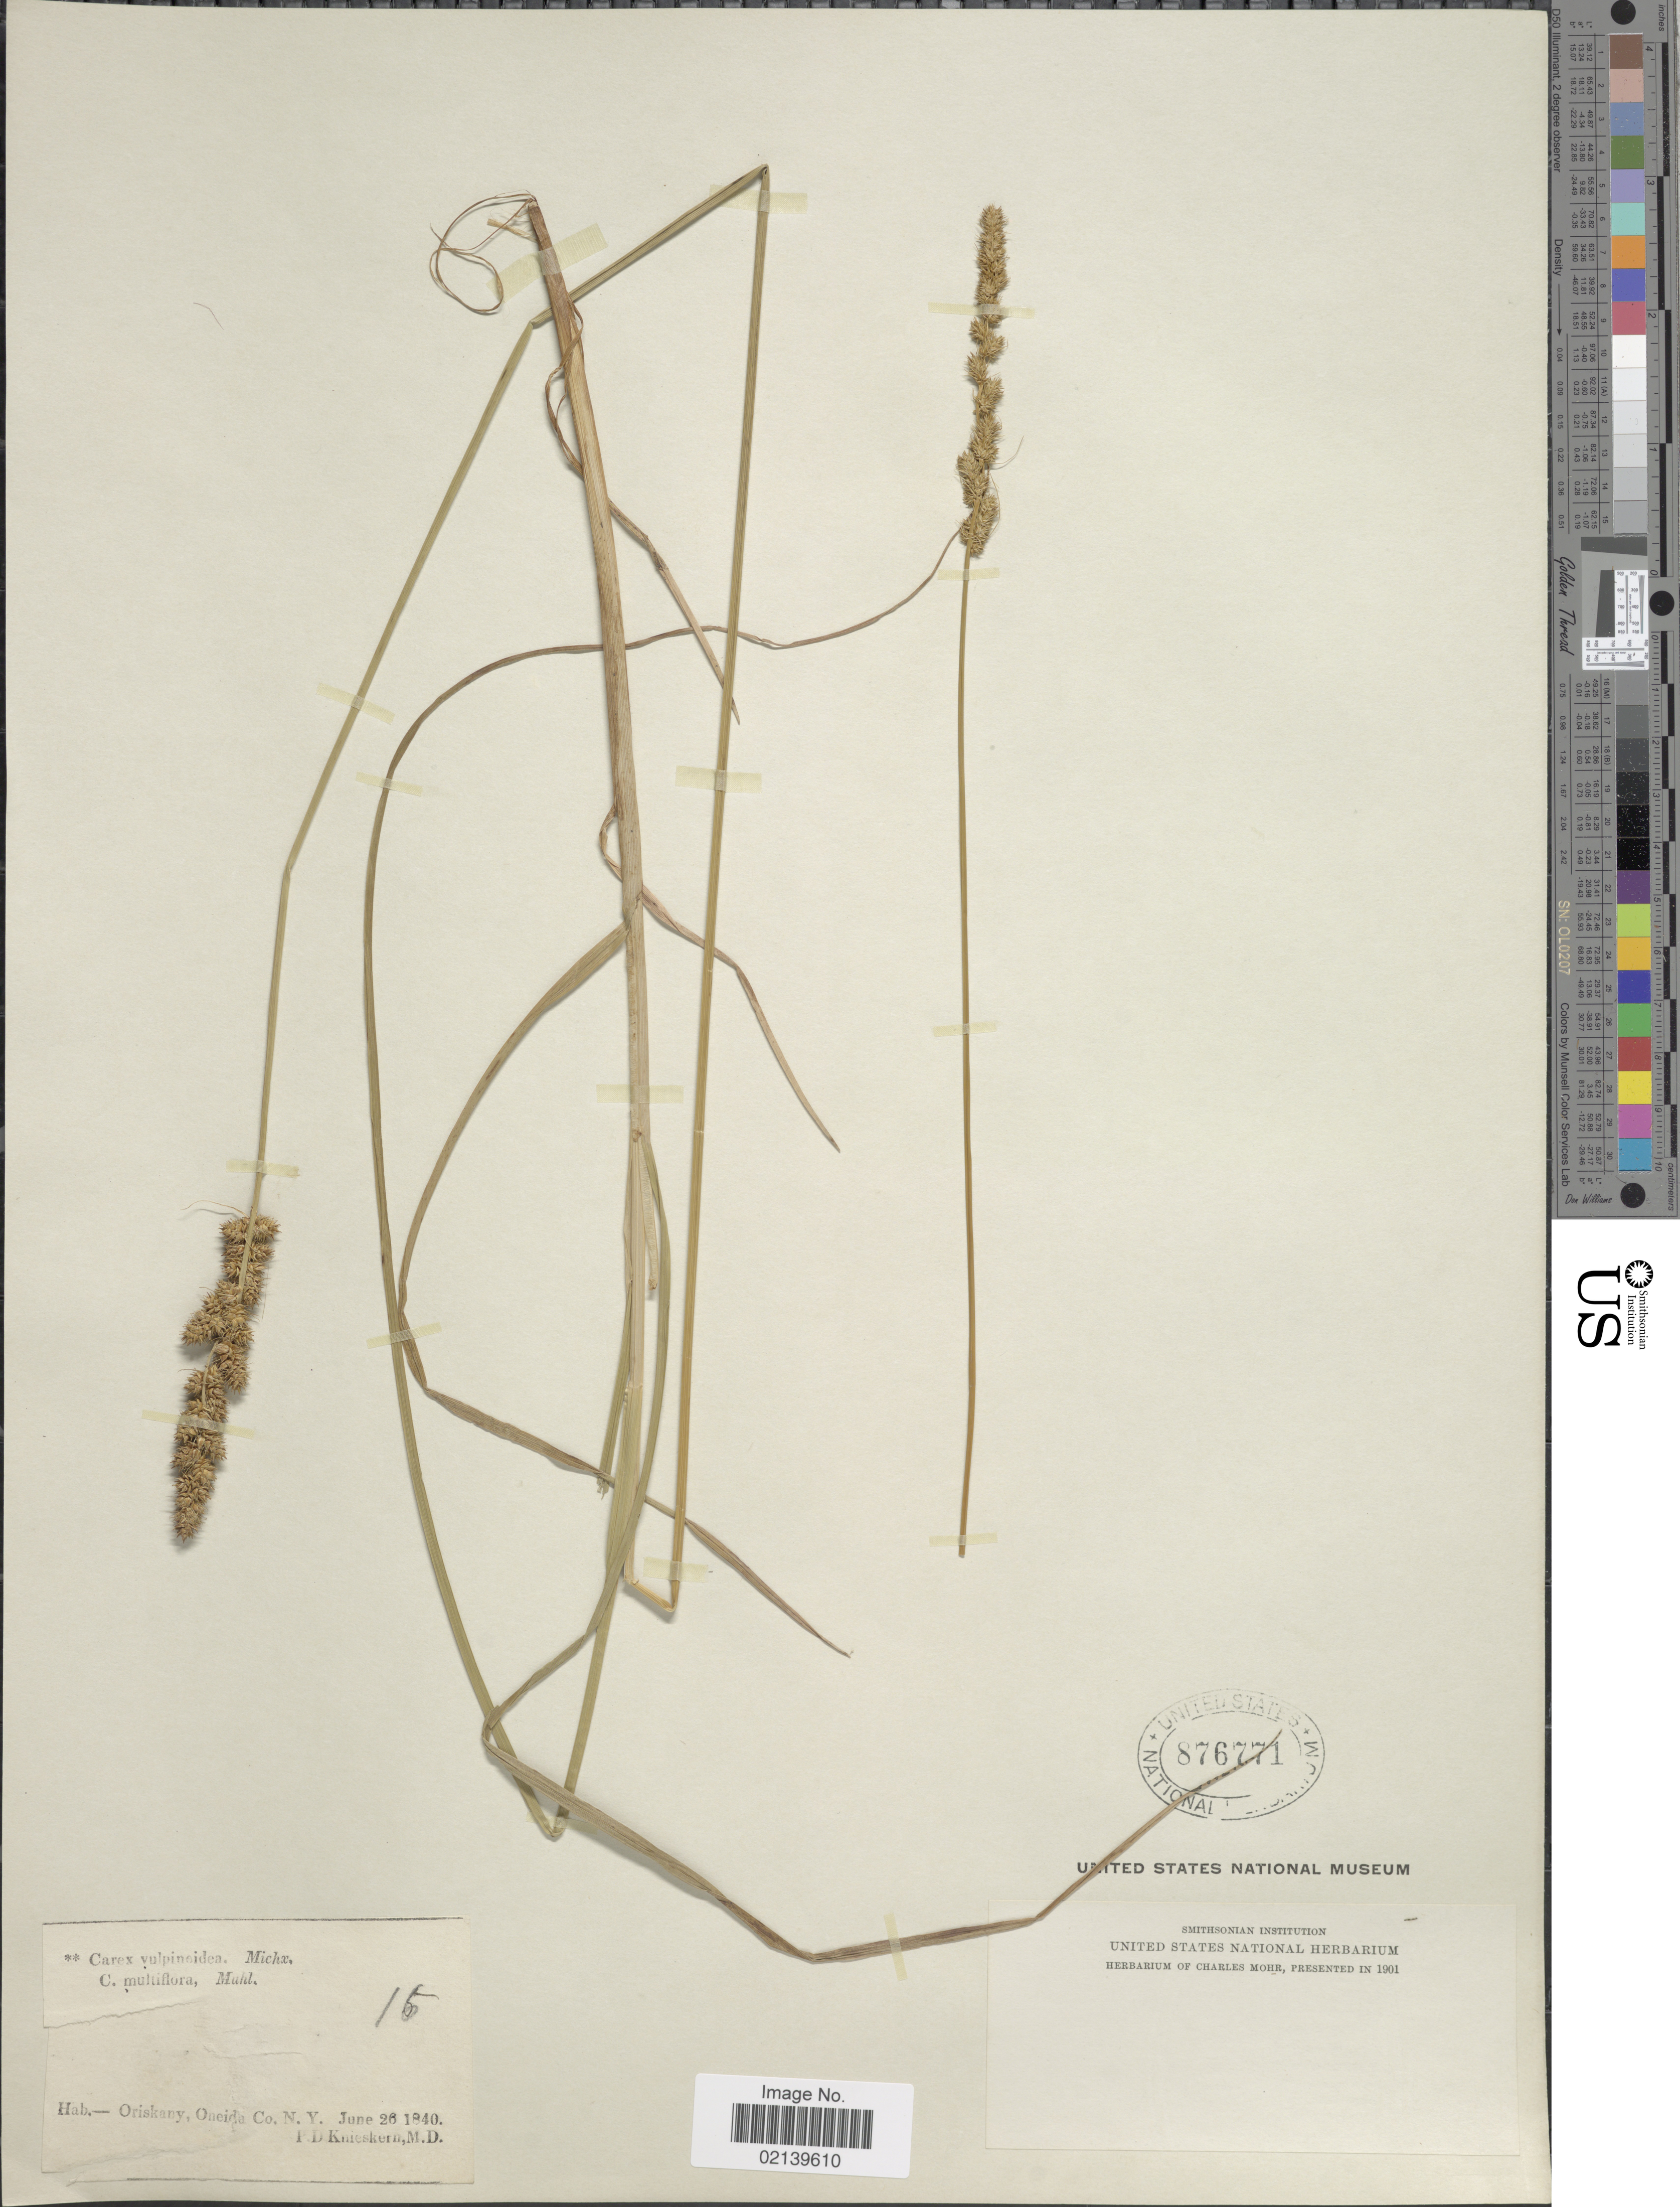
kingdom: Plantae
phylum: Tracheophyta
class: Liliopsida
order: Poales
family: Cyperaceae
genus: Carex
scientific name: Carex vulpinoidea Michx.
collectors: P. D. Knieskern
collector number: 15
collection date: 1840-06-26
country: United States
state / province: New York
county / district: Oneida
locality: Oriskany, Oneida Co.,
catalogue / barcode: US 876771